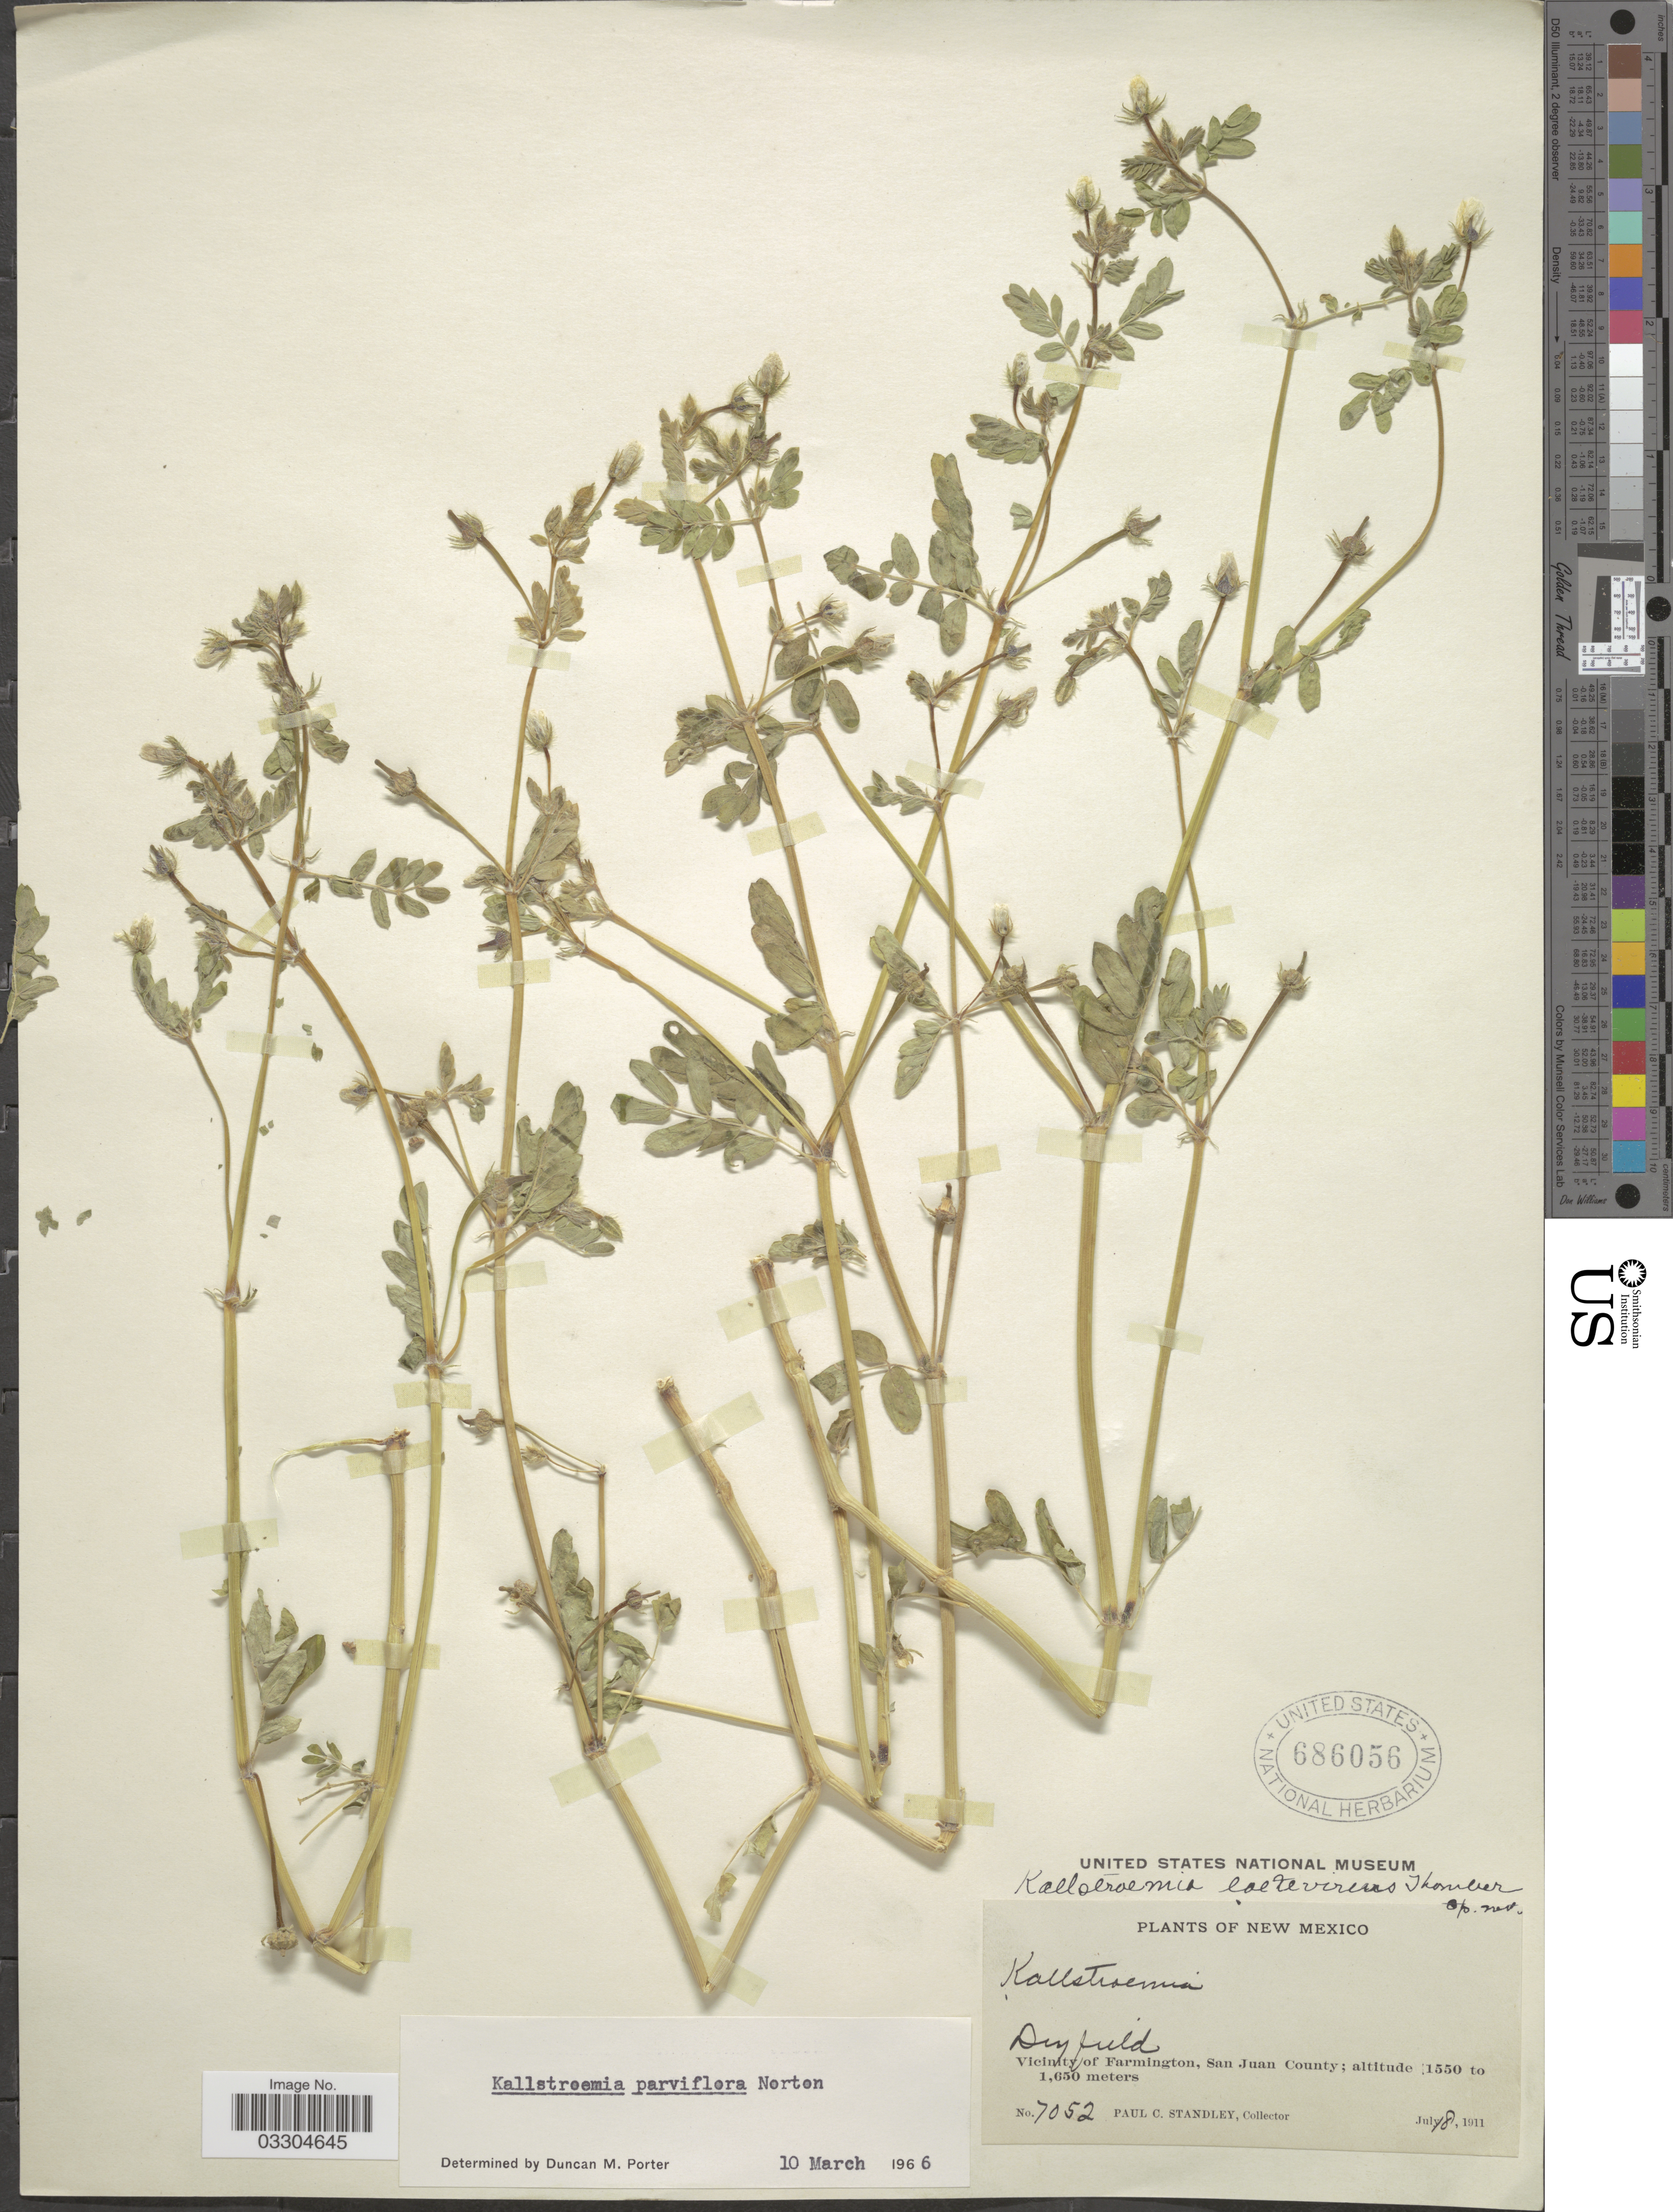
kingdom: Plantae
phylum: Tracheophyta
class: Magnoliopsida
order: Zygophyllales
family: Zygophyllaceae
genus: Kallstroemia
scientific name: Kallstroemia parviflora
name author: Norton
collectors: P. C. Standley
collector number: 7052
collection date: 1911-07-18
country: United States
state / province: New Mexico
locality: Vicinity of Farmington, San Juan County.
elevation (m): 1550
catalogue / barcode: US 686056